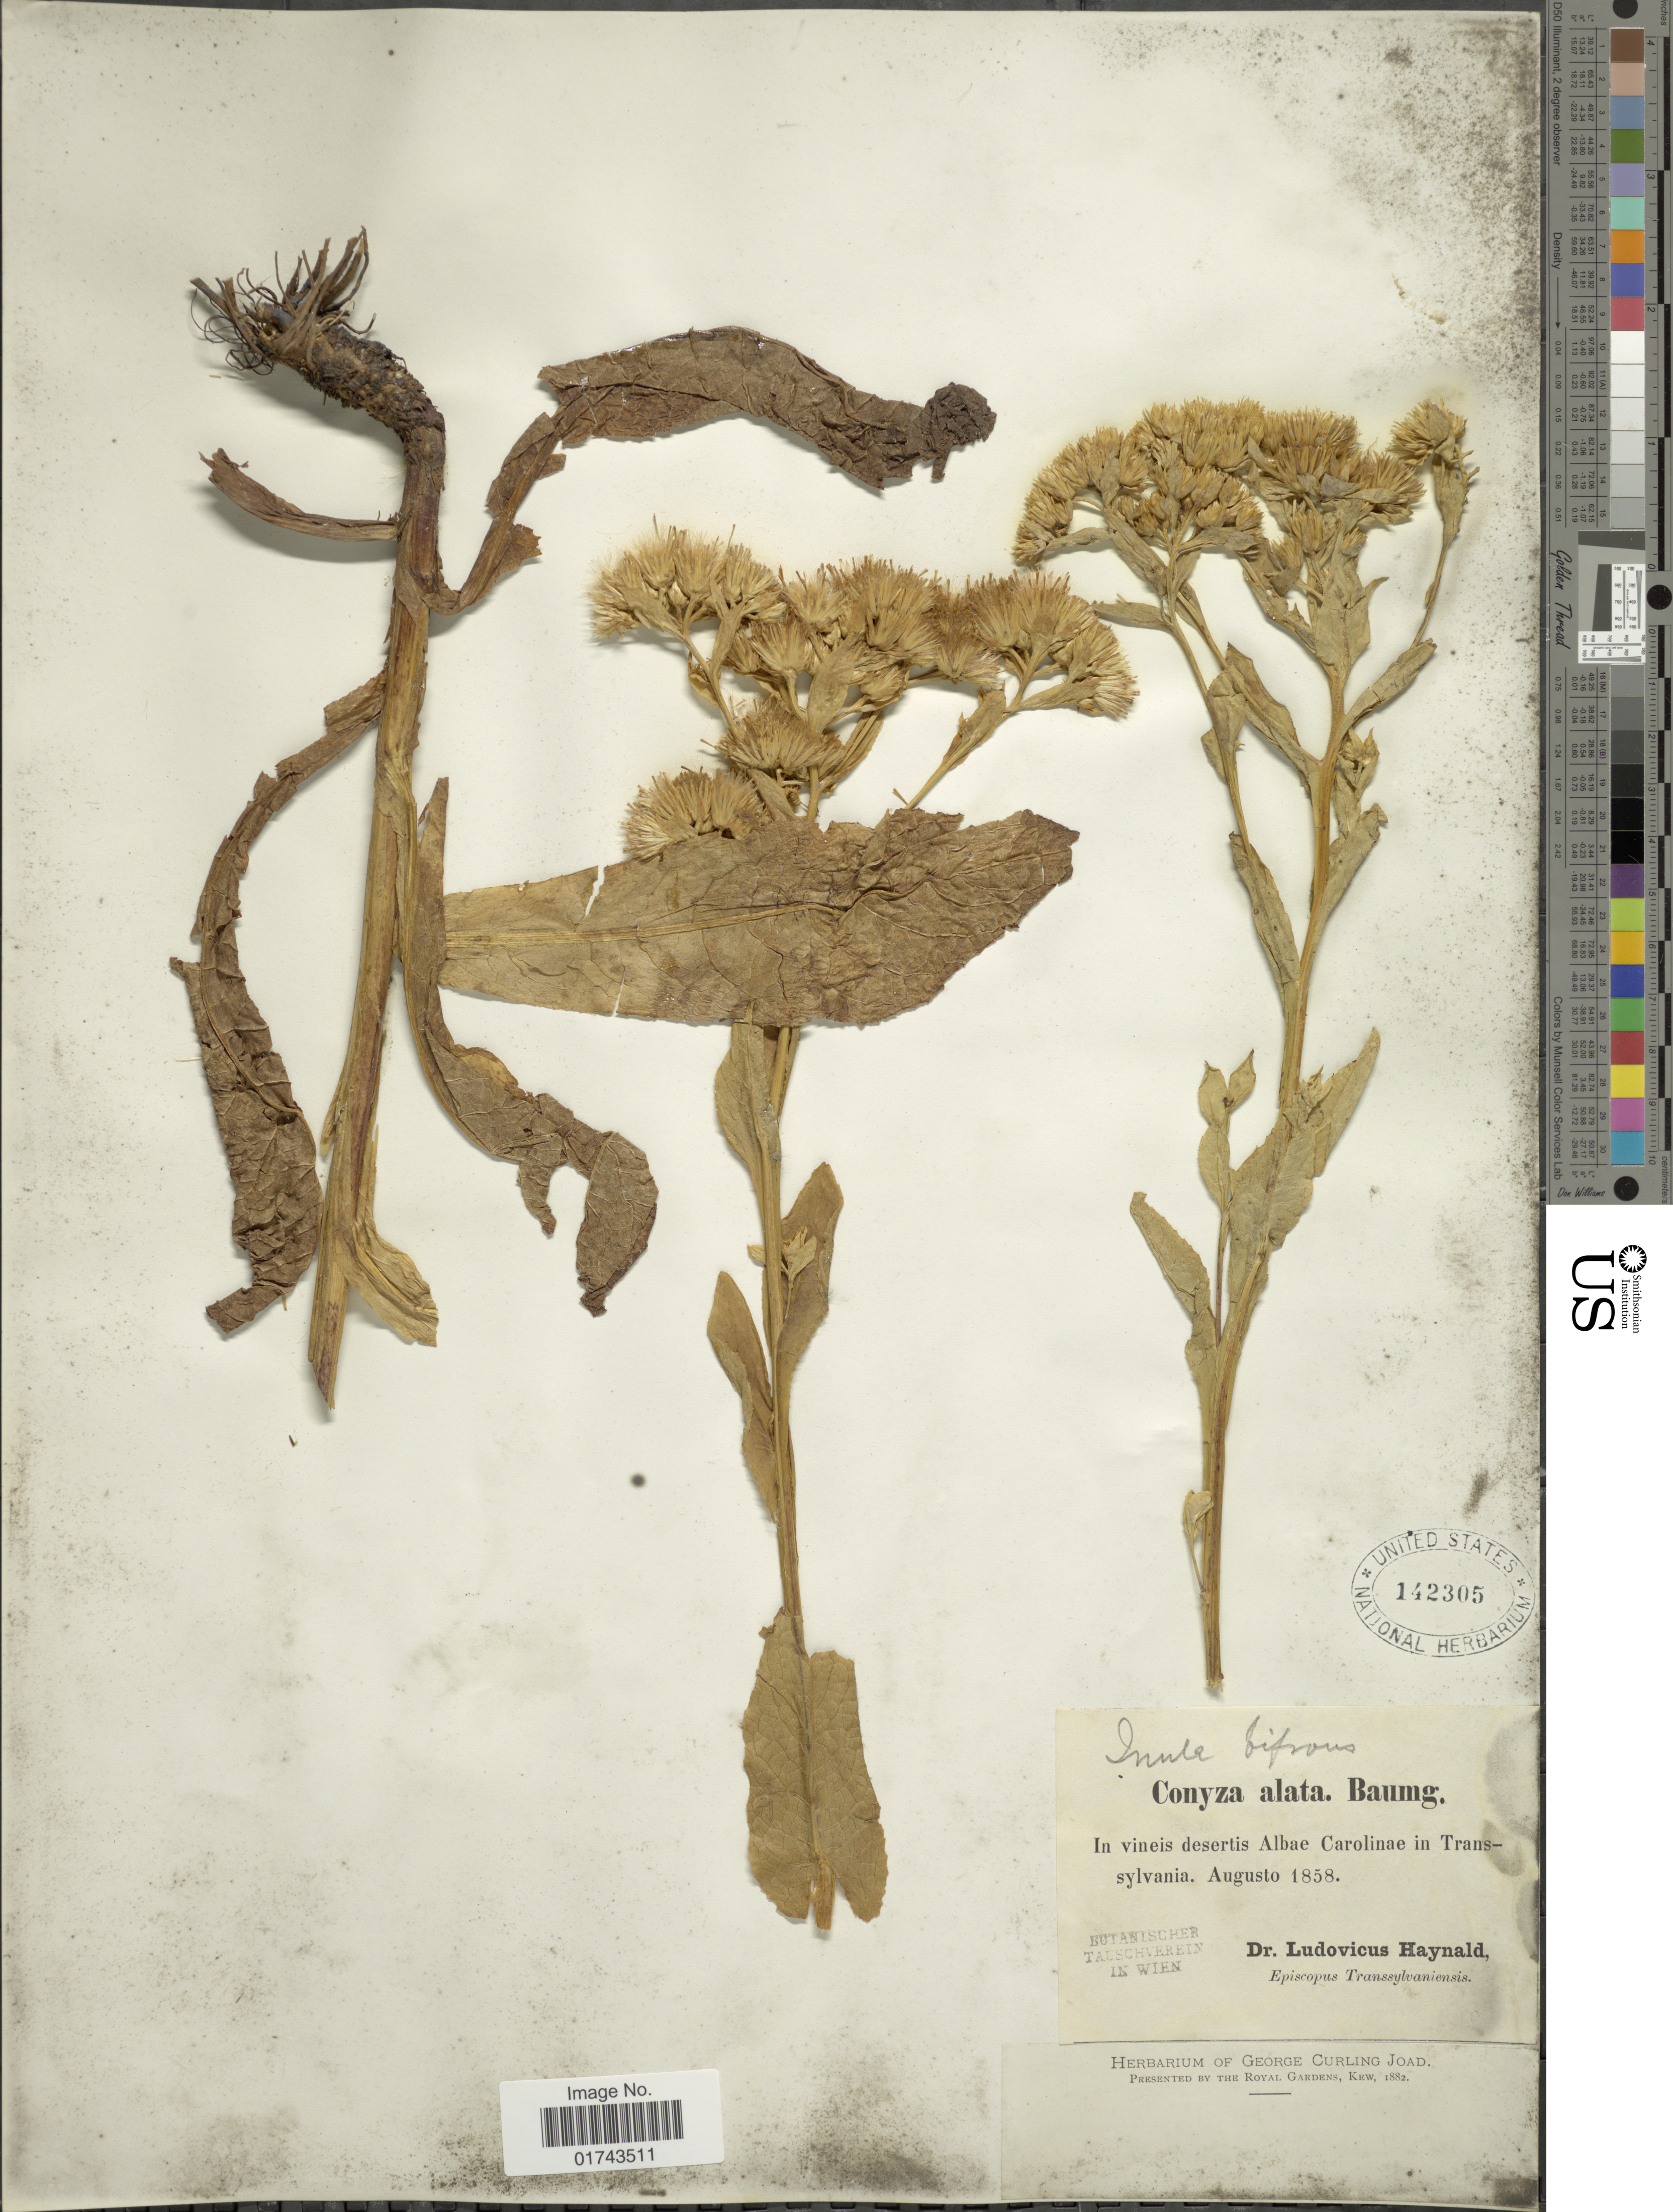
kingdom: Plantae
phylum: Tracheophyta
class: Magnoliopsida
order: Asterales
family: Asteraceae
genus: Inula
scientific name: Inula bifrons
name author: L.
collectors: L. Haynald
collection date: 1858-08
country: Romania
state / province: Alba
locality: In vineis desertis Albae Carolinae in Transsylvania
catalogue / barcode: US 142305